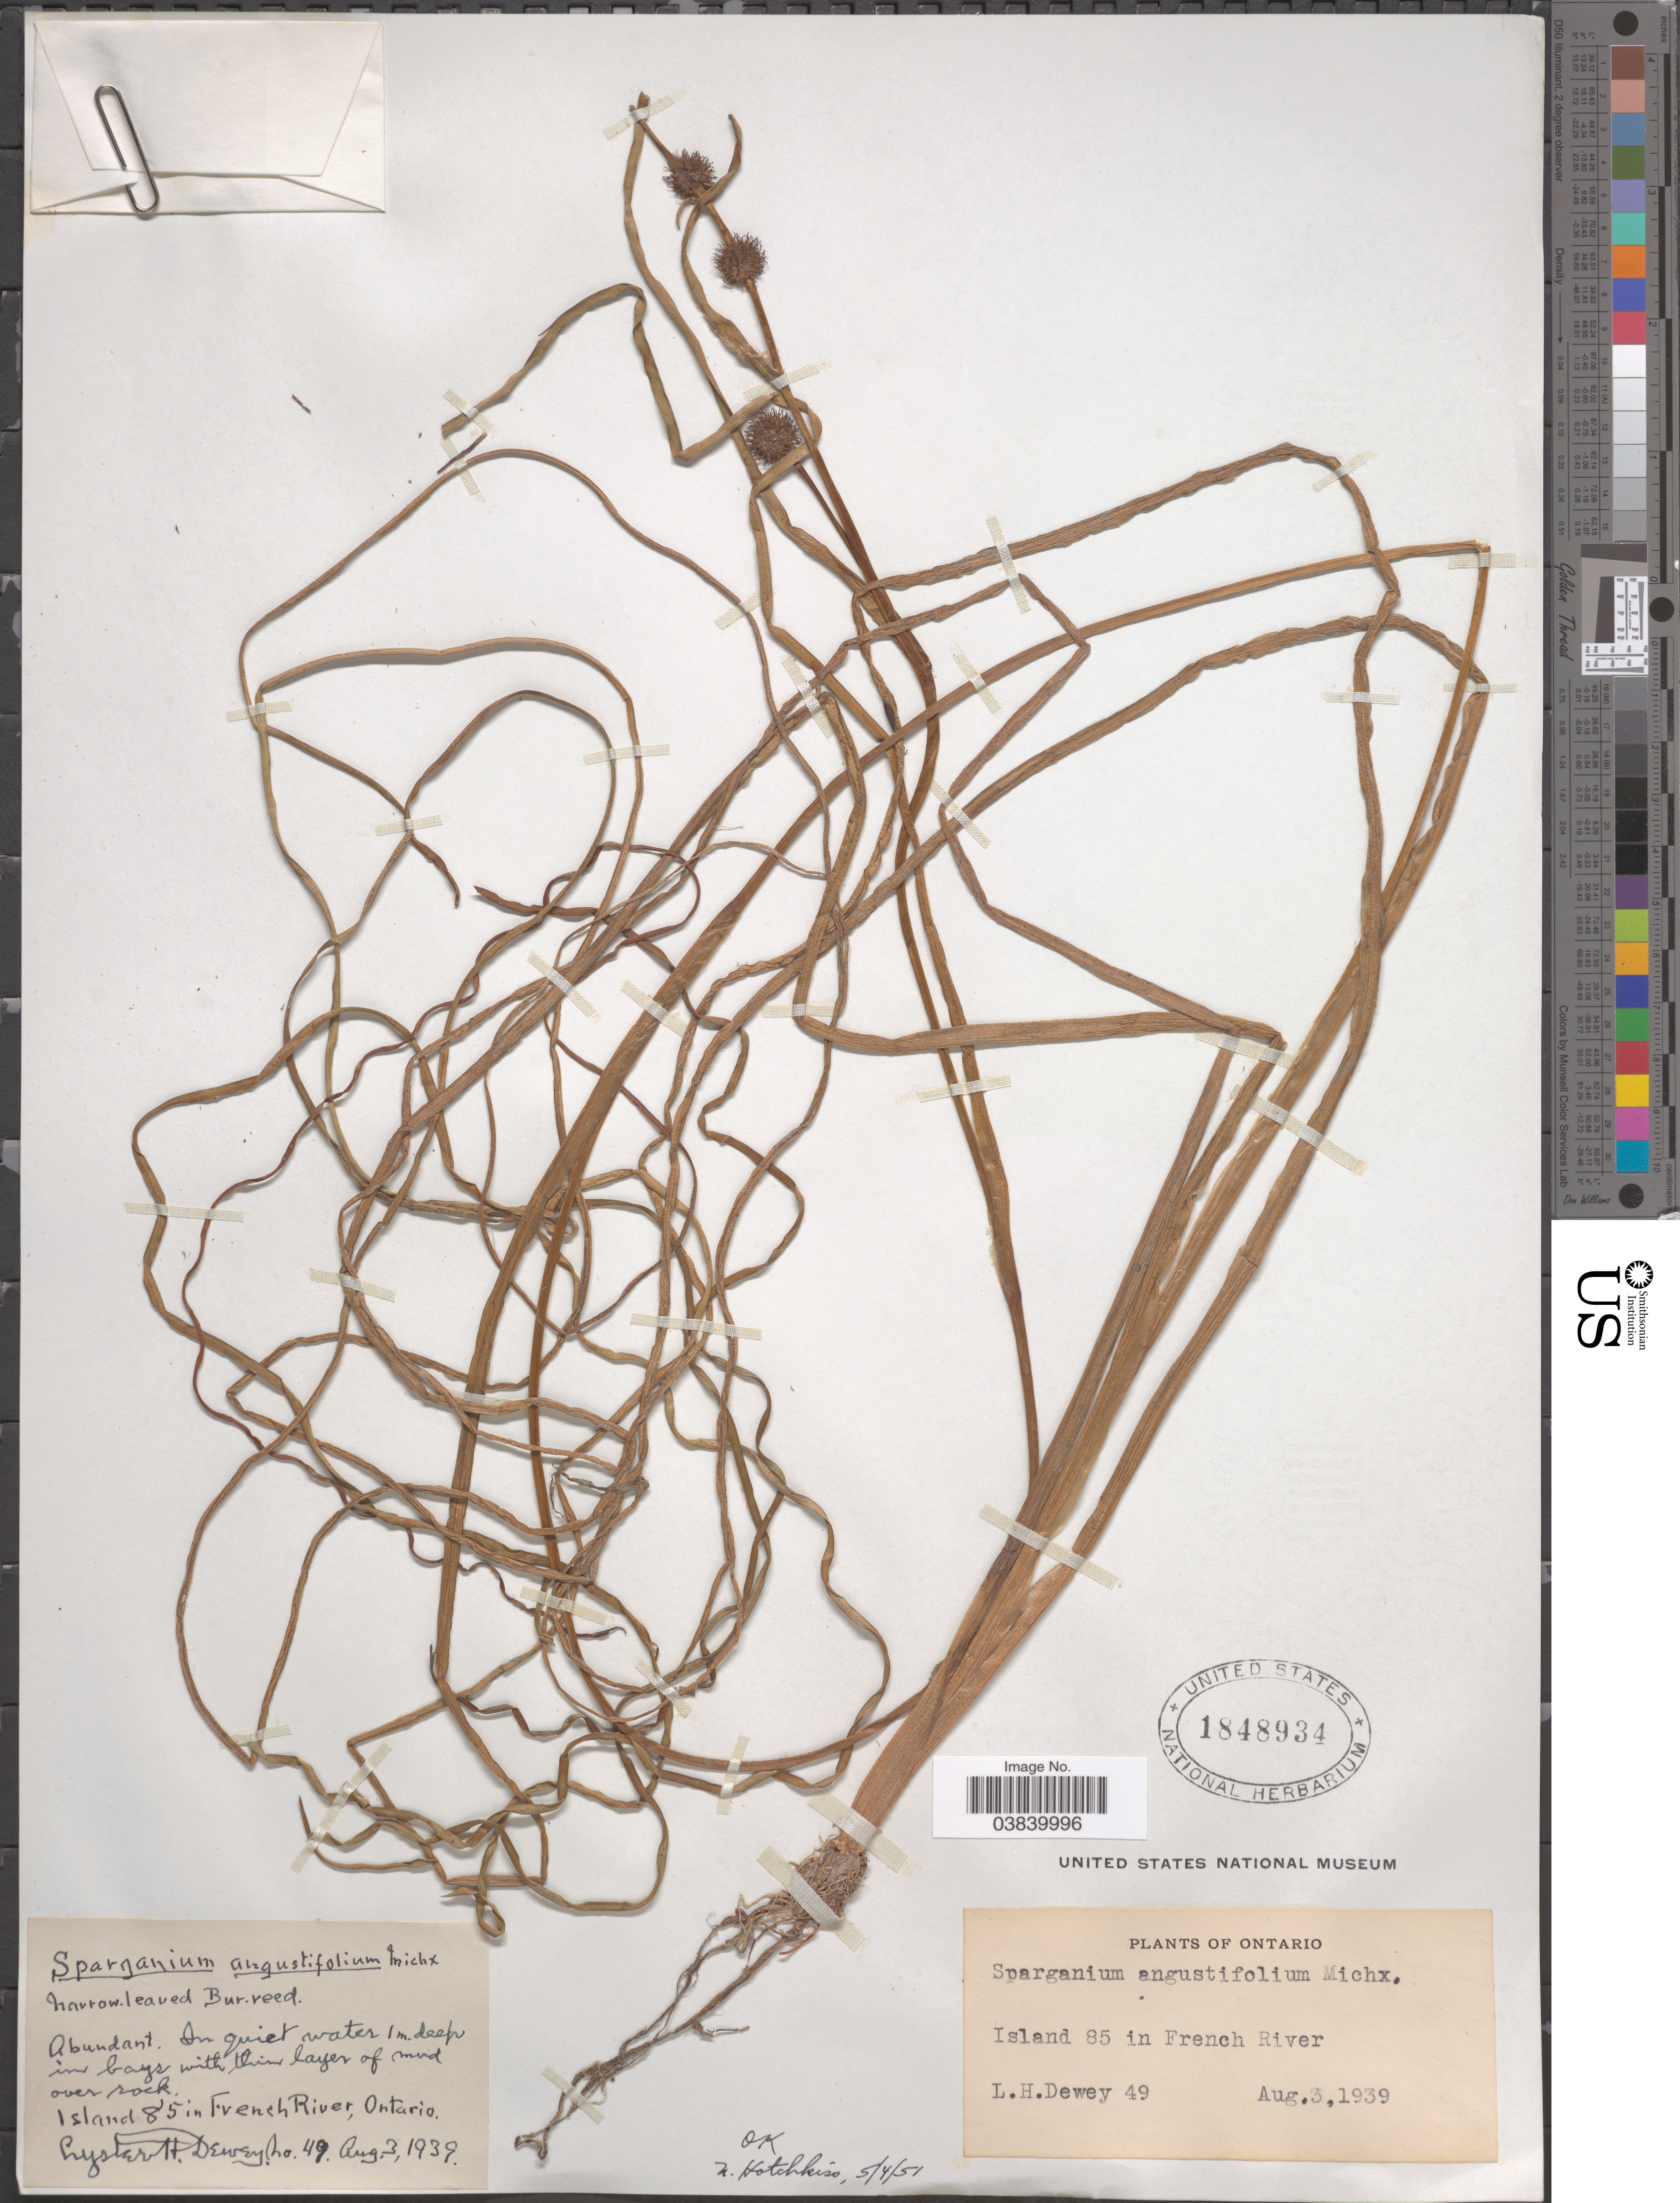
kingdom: Plantae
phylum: Tracheophyta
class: Liliopsida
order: Poales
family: Typhaceae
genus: Sparganium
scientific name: Sparganium angustifolium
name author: Michx.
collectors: L. H. Dewey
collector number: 49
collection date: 1939-08-03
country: Canada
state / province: Ontario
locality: Island 85 in French River.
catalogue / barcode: US 1848934